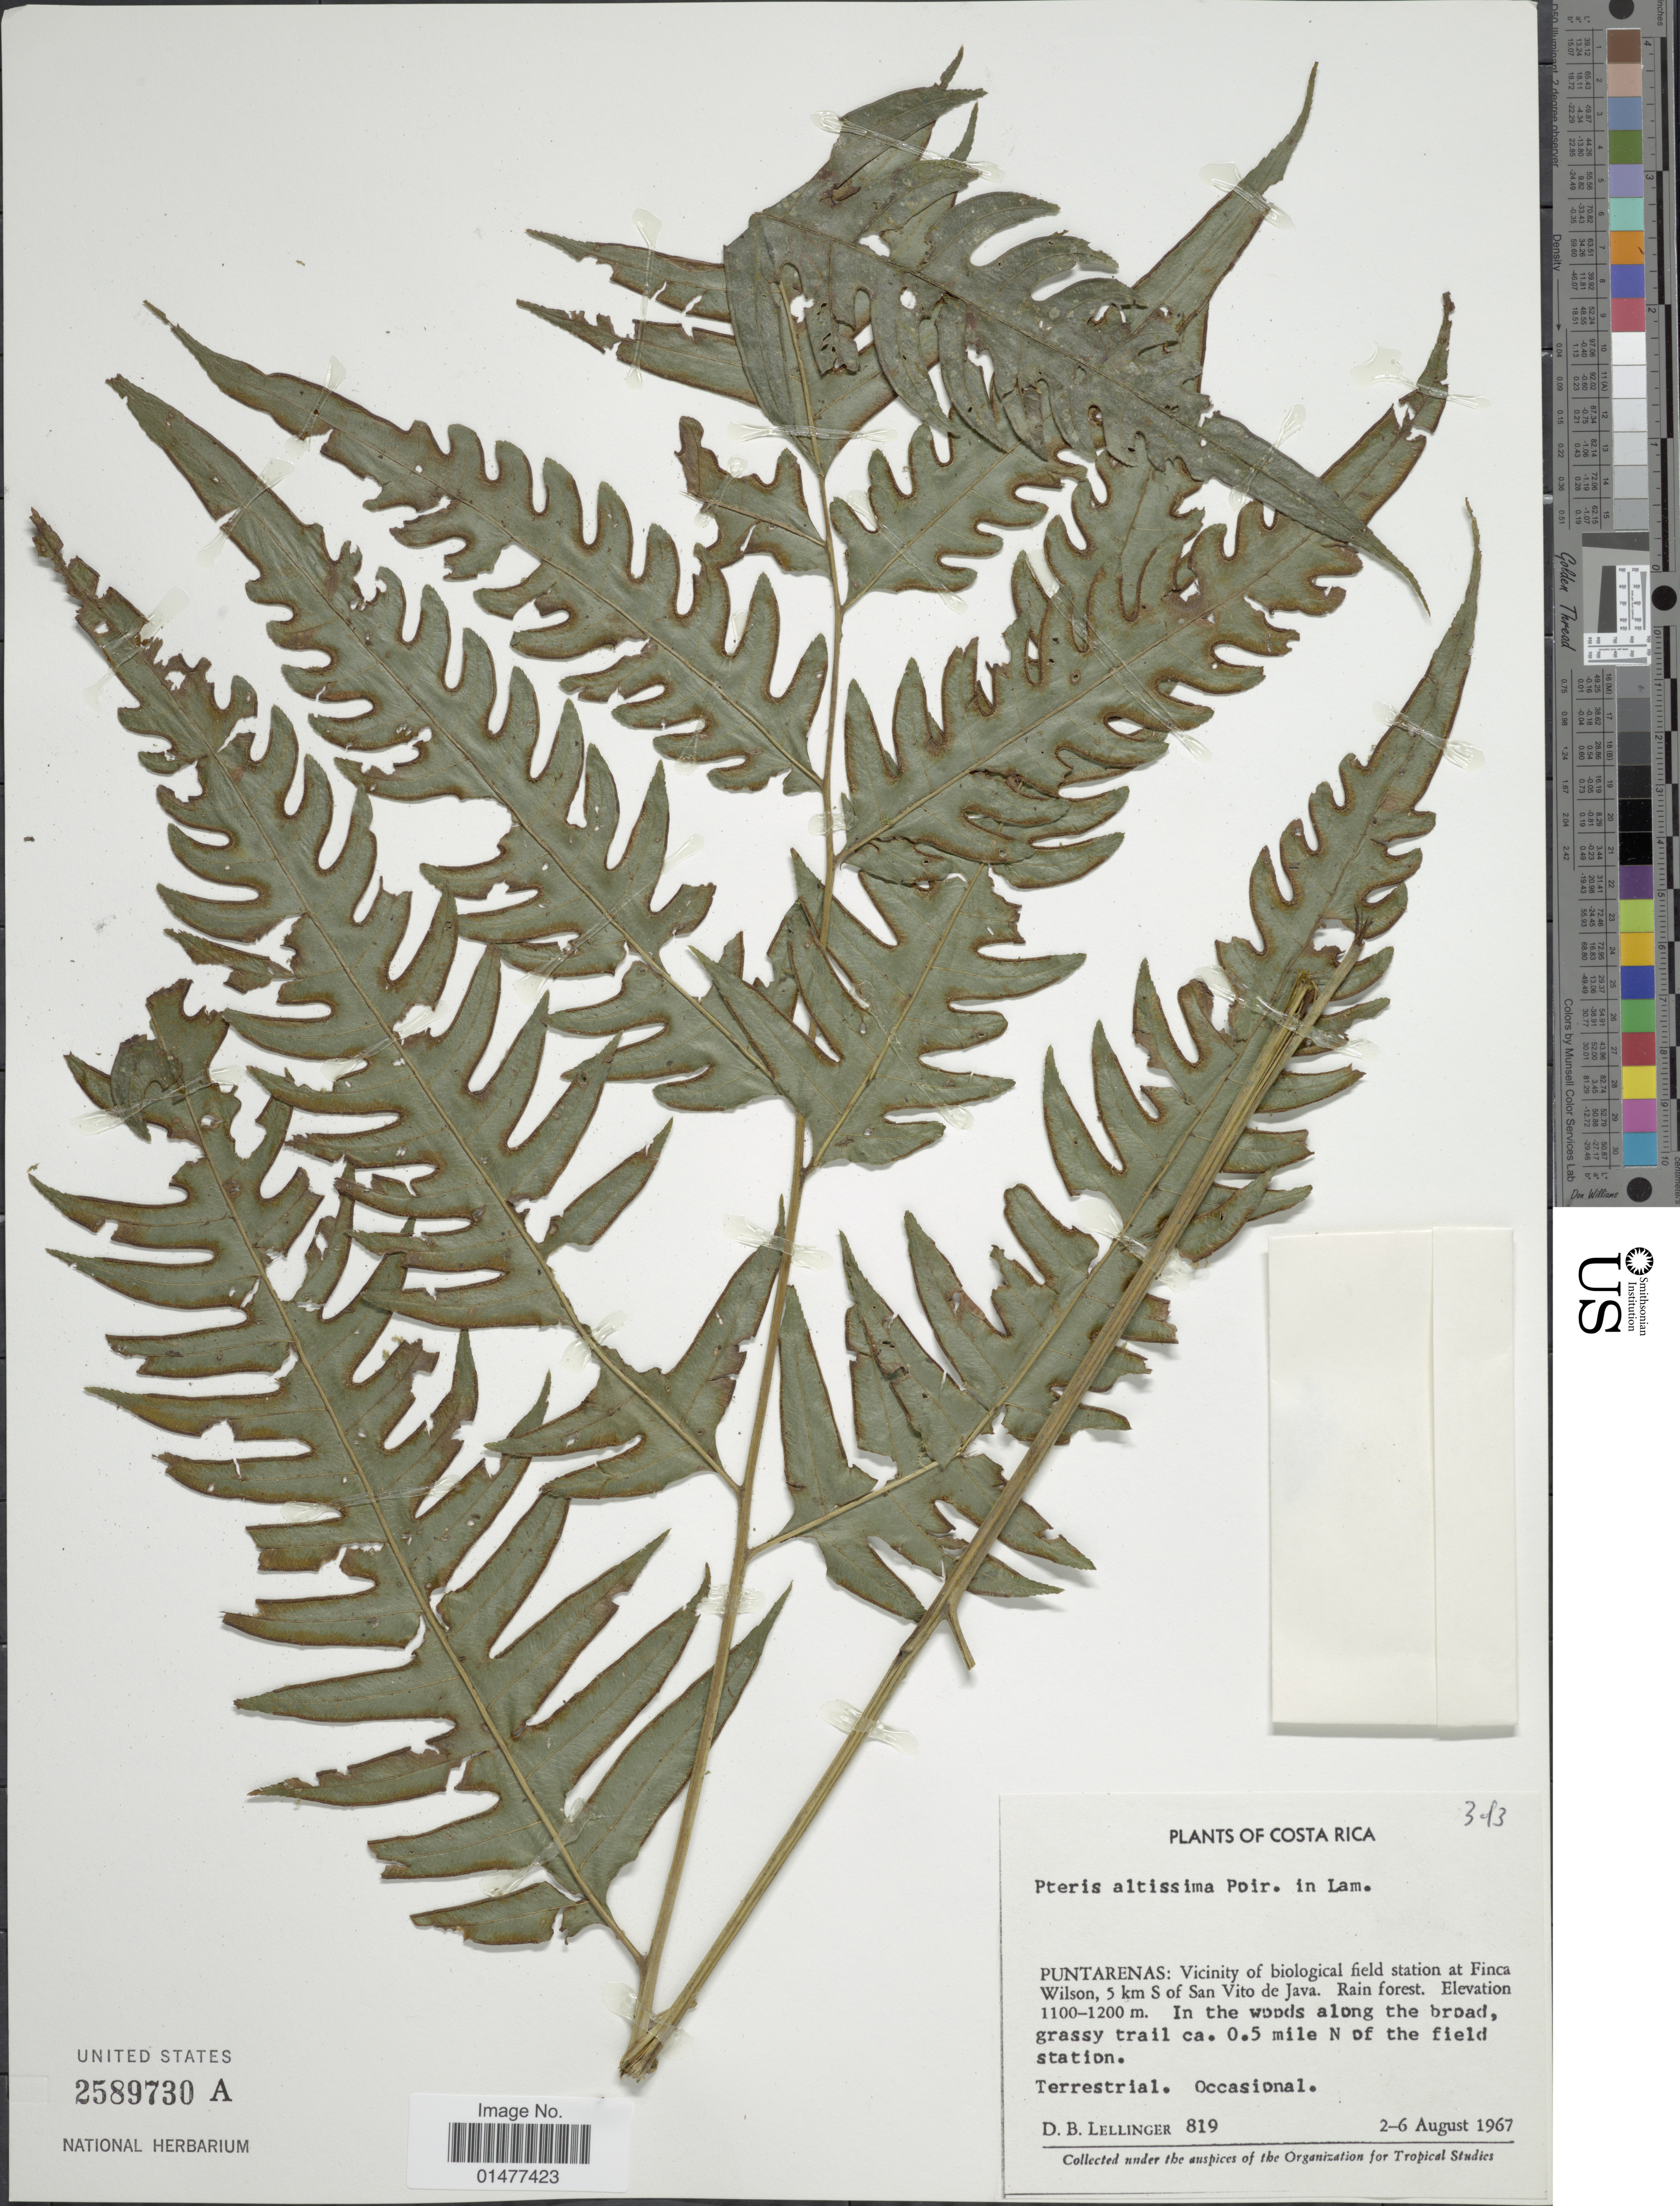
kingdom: Plantae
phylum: Tracheophyta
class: Polypodiopsida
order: Polypodiales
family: Pteridaceae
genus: Pteris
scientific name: Pteris altissima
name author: Poir.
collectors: D. B. Lellinger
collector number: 819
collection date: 1967-08-02/1967-08-06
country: Costa Rica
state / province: Puntarenas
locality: Plants of Costa Rica, Vicinity of biological field station at Finca Wilson, 5 km S of San Vito de Java. Rain Forest. In the woods along the broad, grassy trail ca. 0.5 mile N of the field station, Terrestrial. Occasional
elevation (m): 1100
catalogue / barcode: US 2589730A